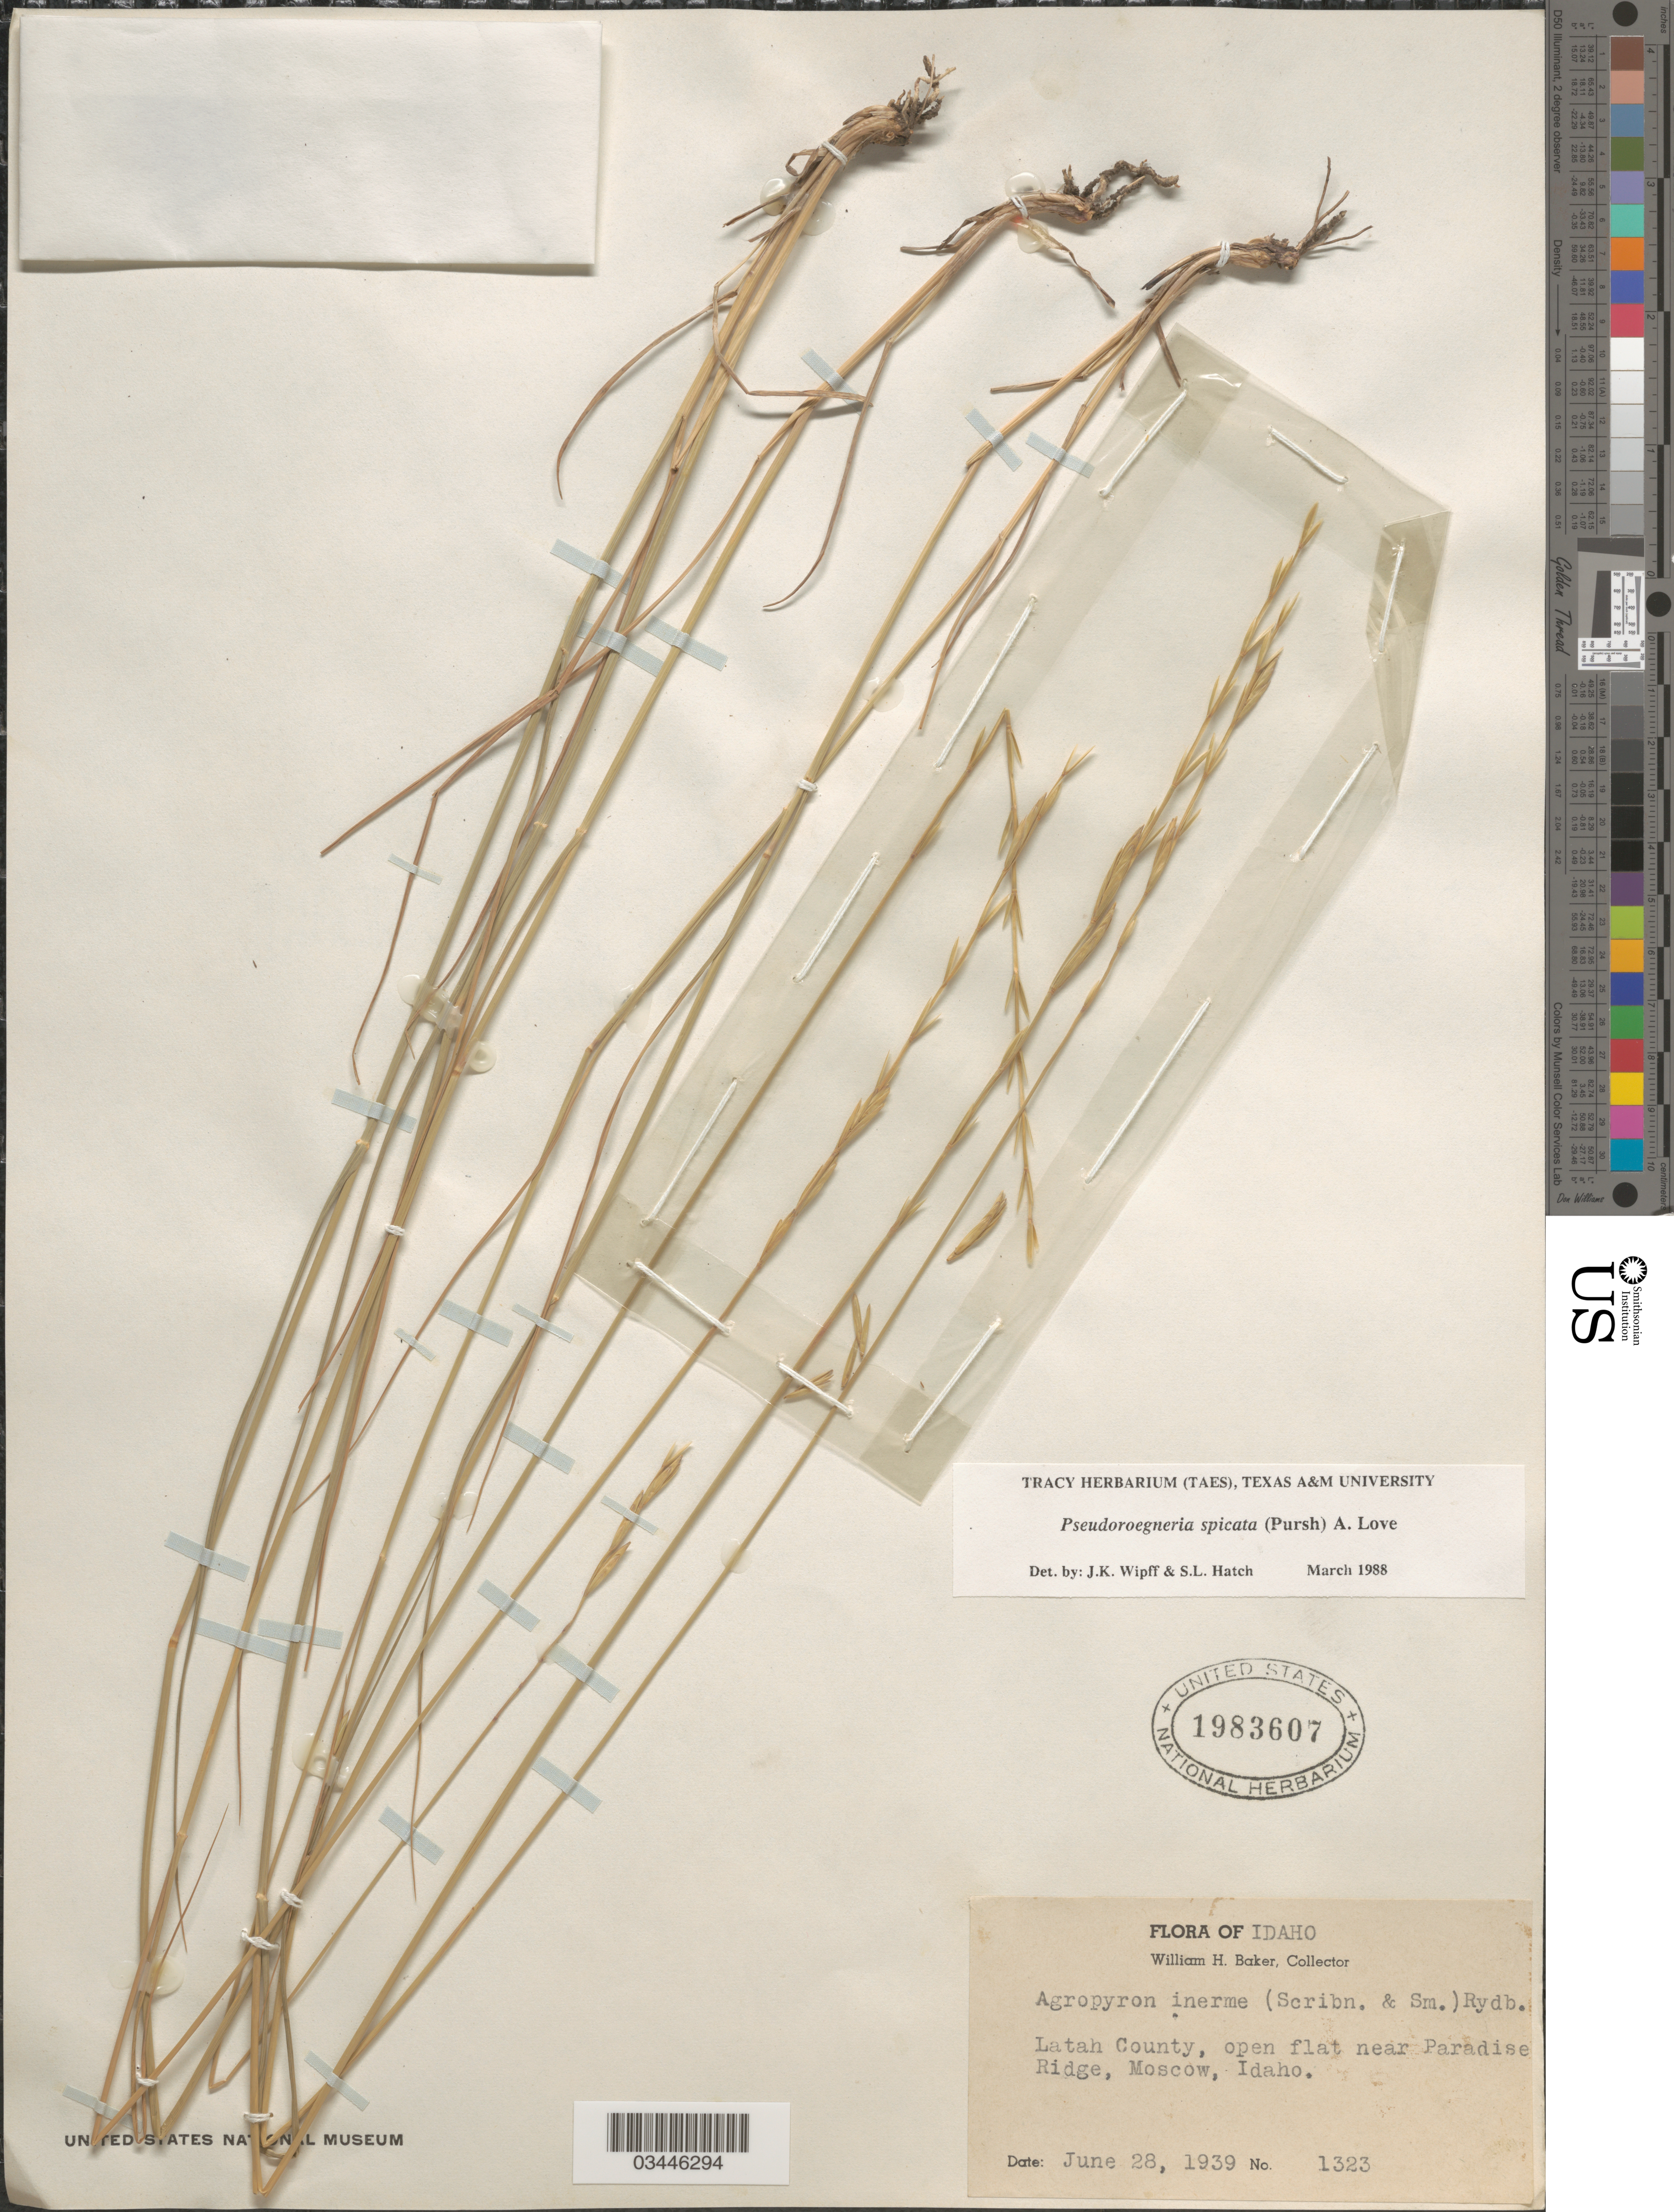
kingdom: Plantae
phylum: Tracheophyta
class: Liliopsida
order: Poales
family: Poaceae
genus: Pseudoroegneria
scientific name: Pseudoroegneria spicata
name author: (Pursh) Á. Löve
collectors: W. H. Baker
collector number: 1323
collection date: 1939-06-28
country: United States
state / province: Idaho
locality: Latah County, open flat near Paradise Ridge, Moscow.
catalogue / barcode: US 1983607